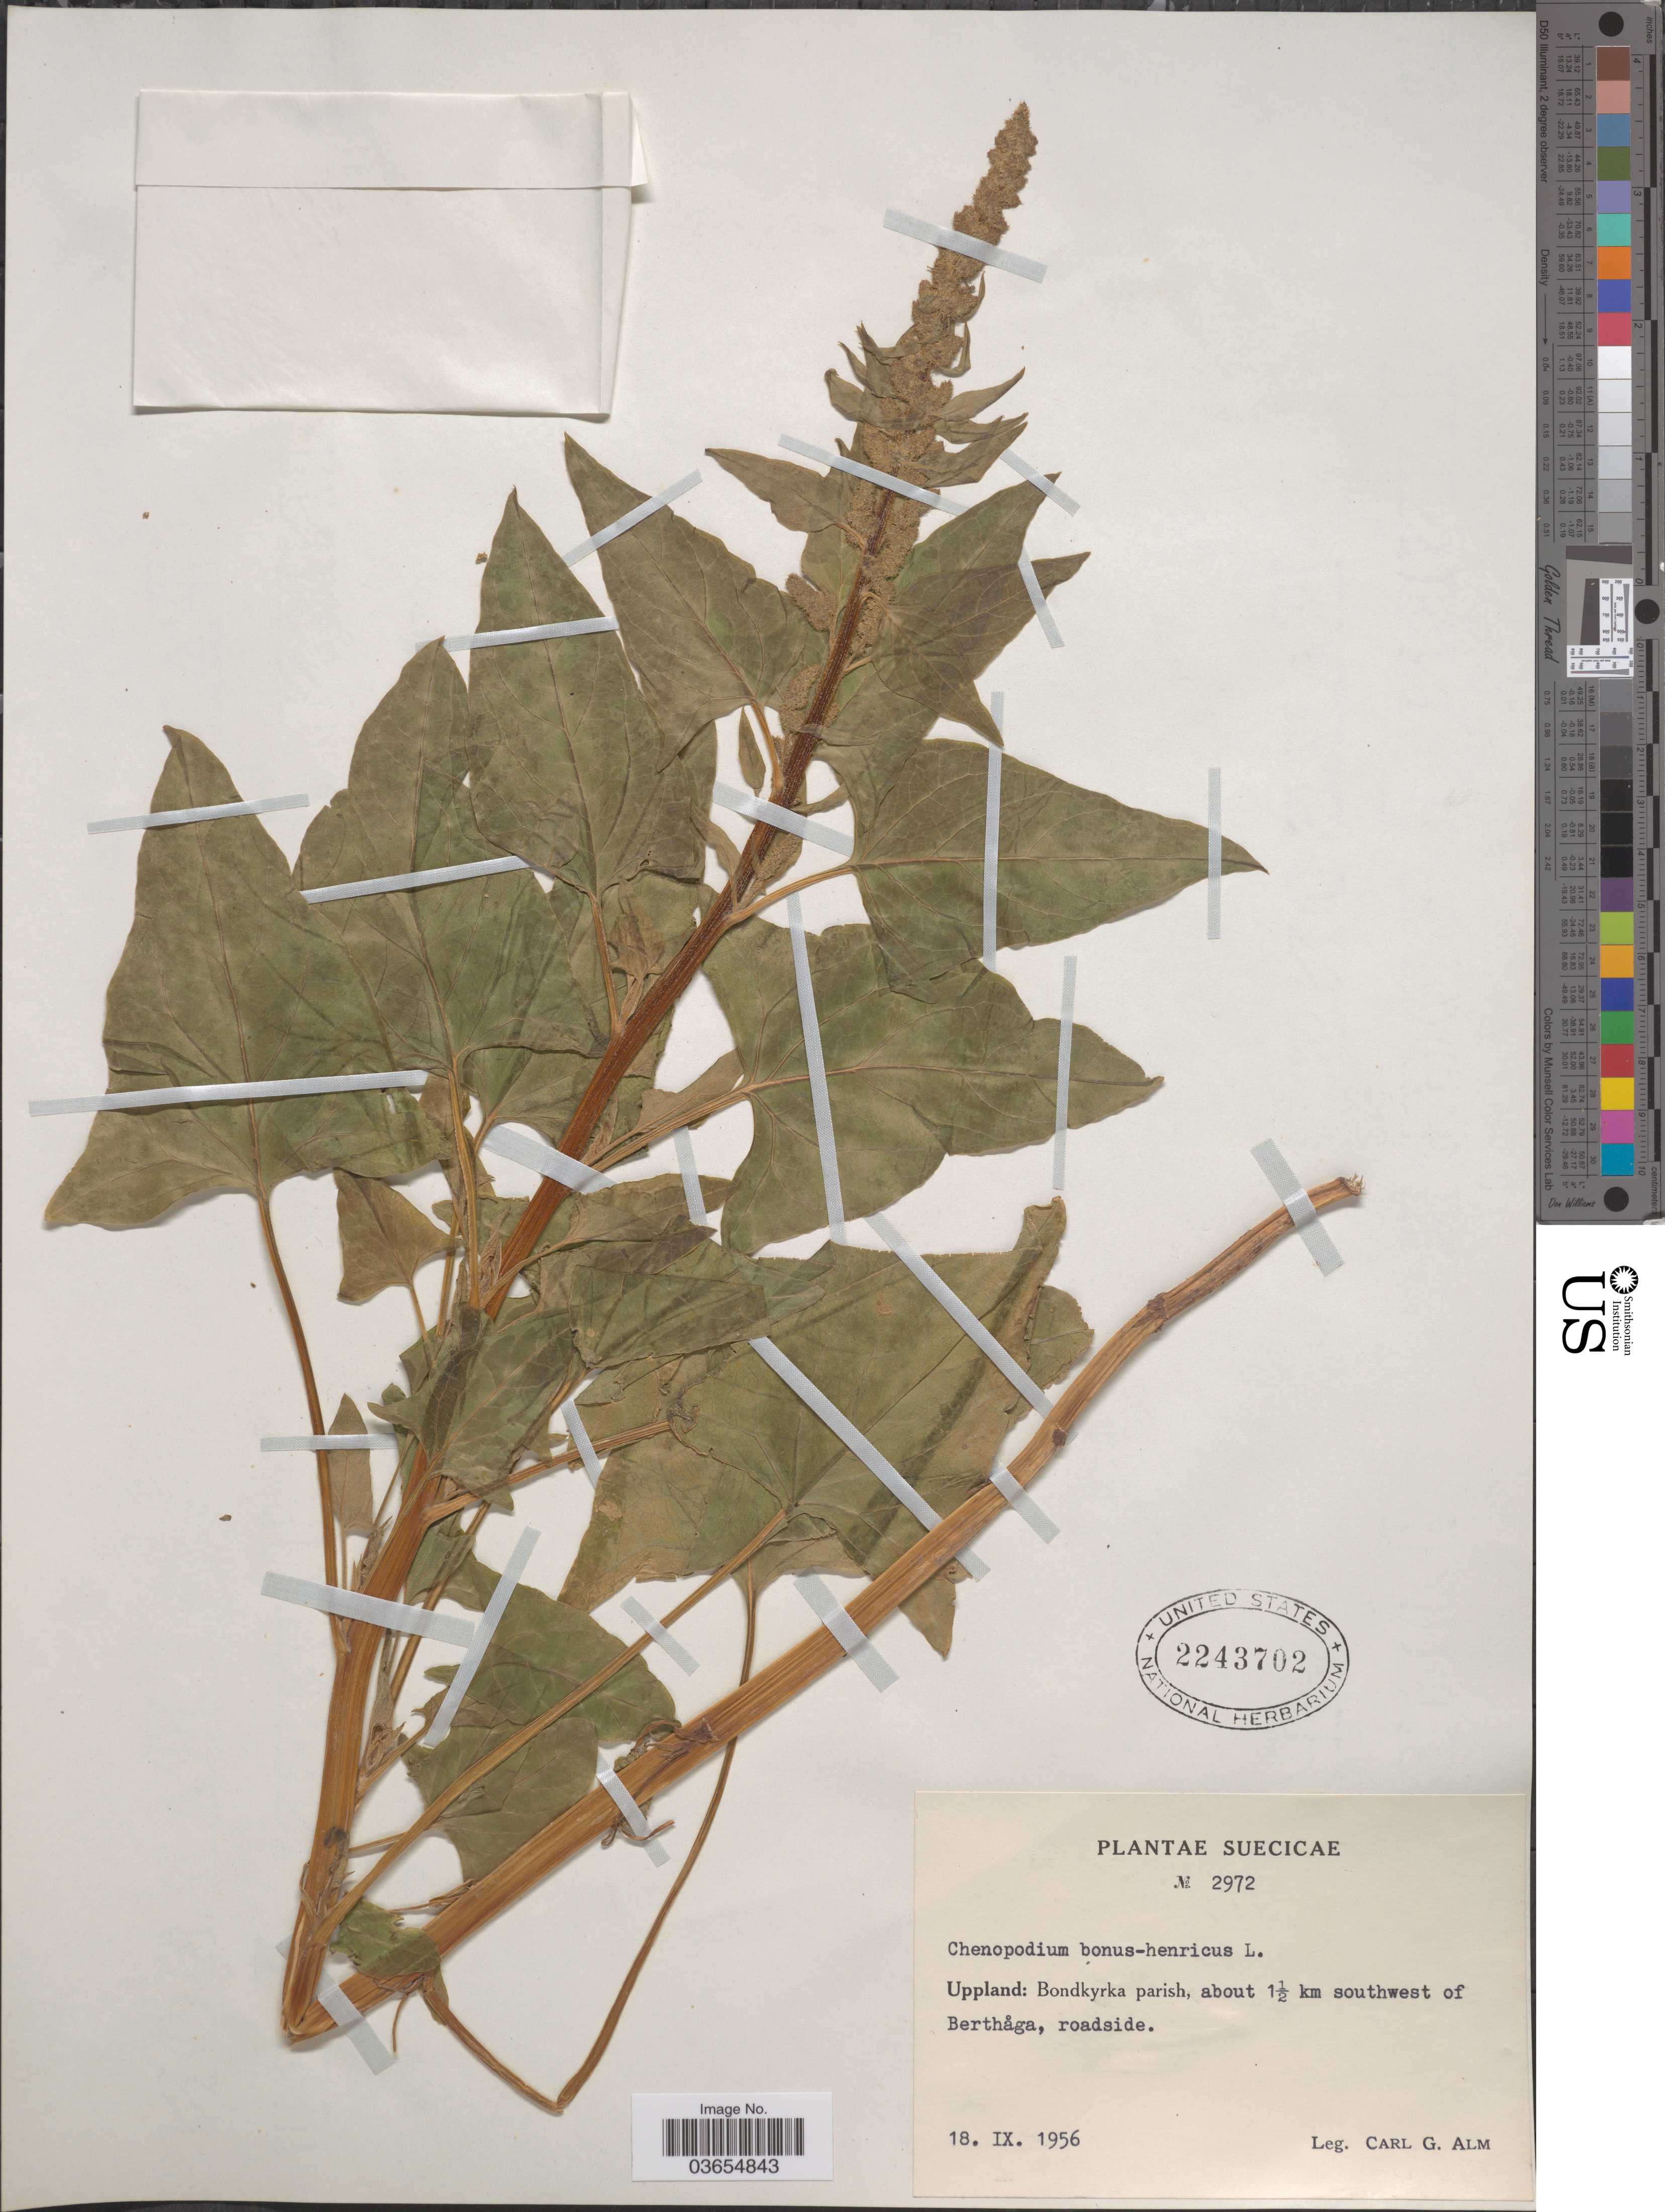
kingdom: Plantae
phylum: Tracheophyta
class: Magnoliopsida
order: Caryophyllales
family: Amaranthaceae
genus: Chenopodium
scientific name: Chenopodium bonus-henricus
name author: L.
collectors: C. G. Alm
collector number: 2972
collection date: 1956-09-18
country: Sweden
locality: Suecicae. Uppland: Bondkyrka parish, about 1½ km southwest of Berthåga.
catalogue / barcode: US 2243702